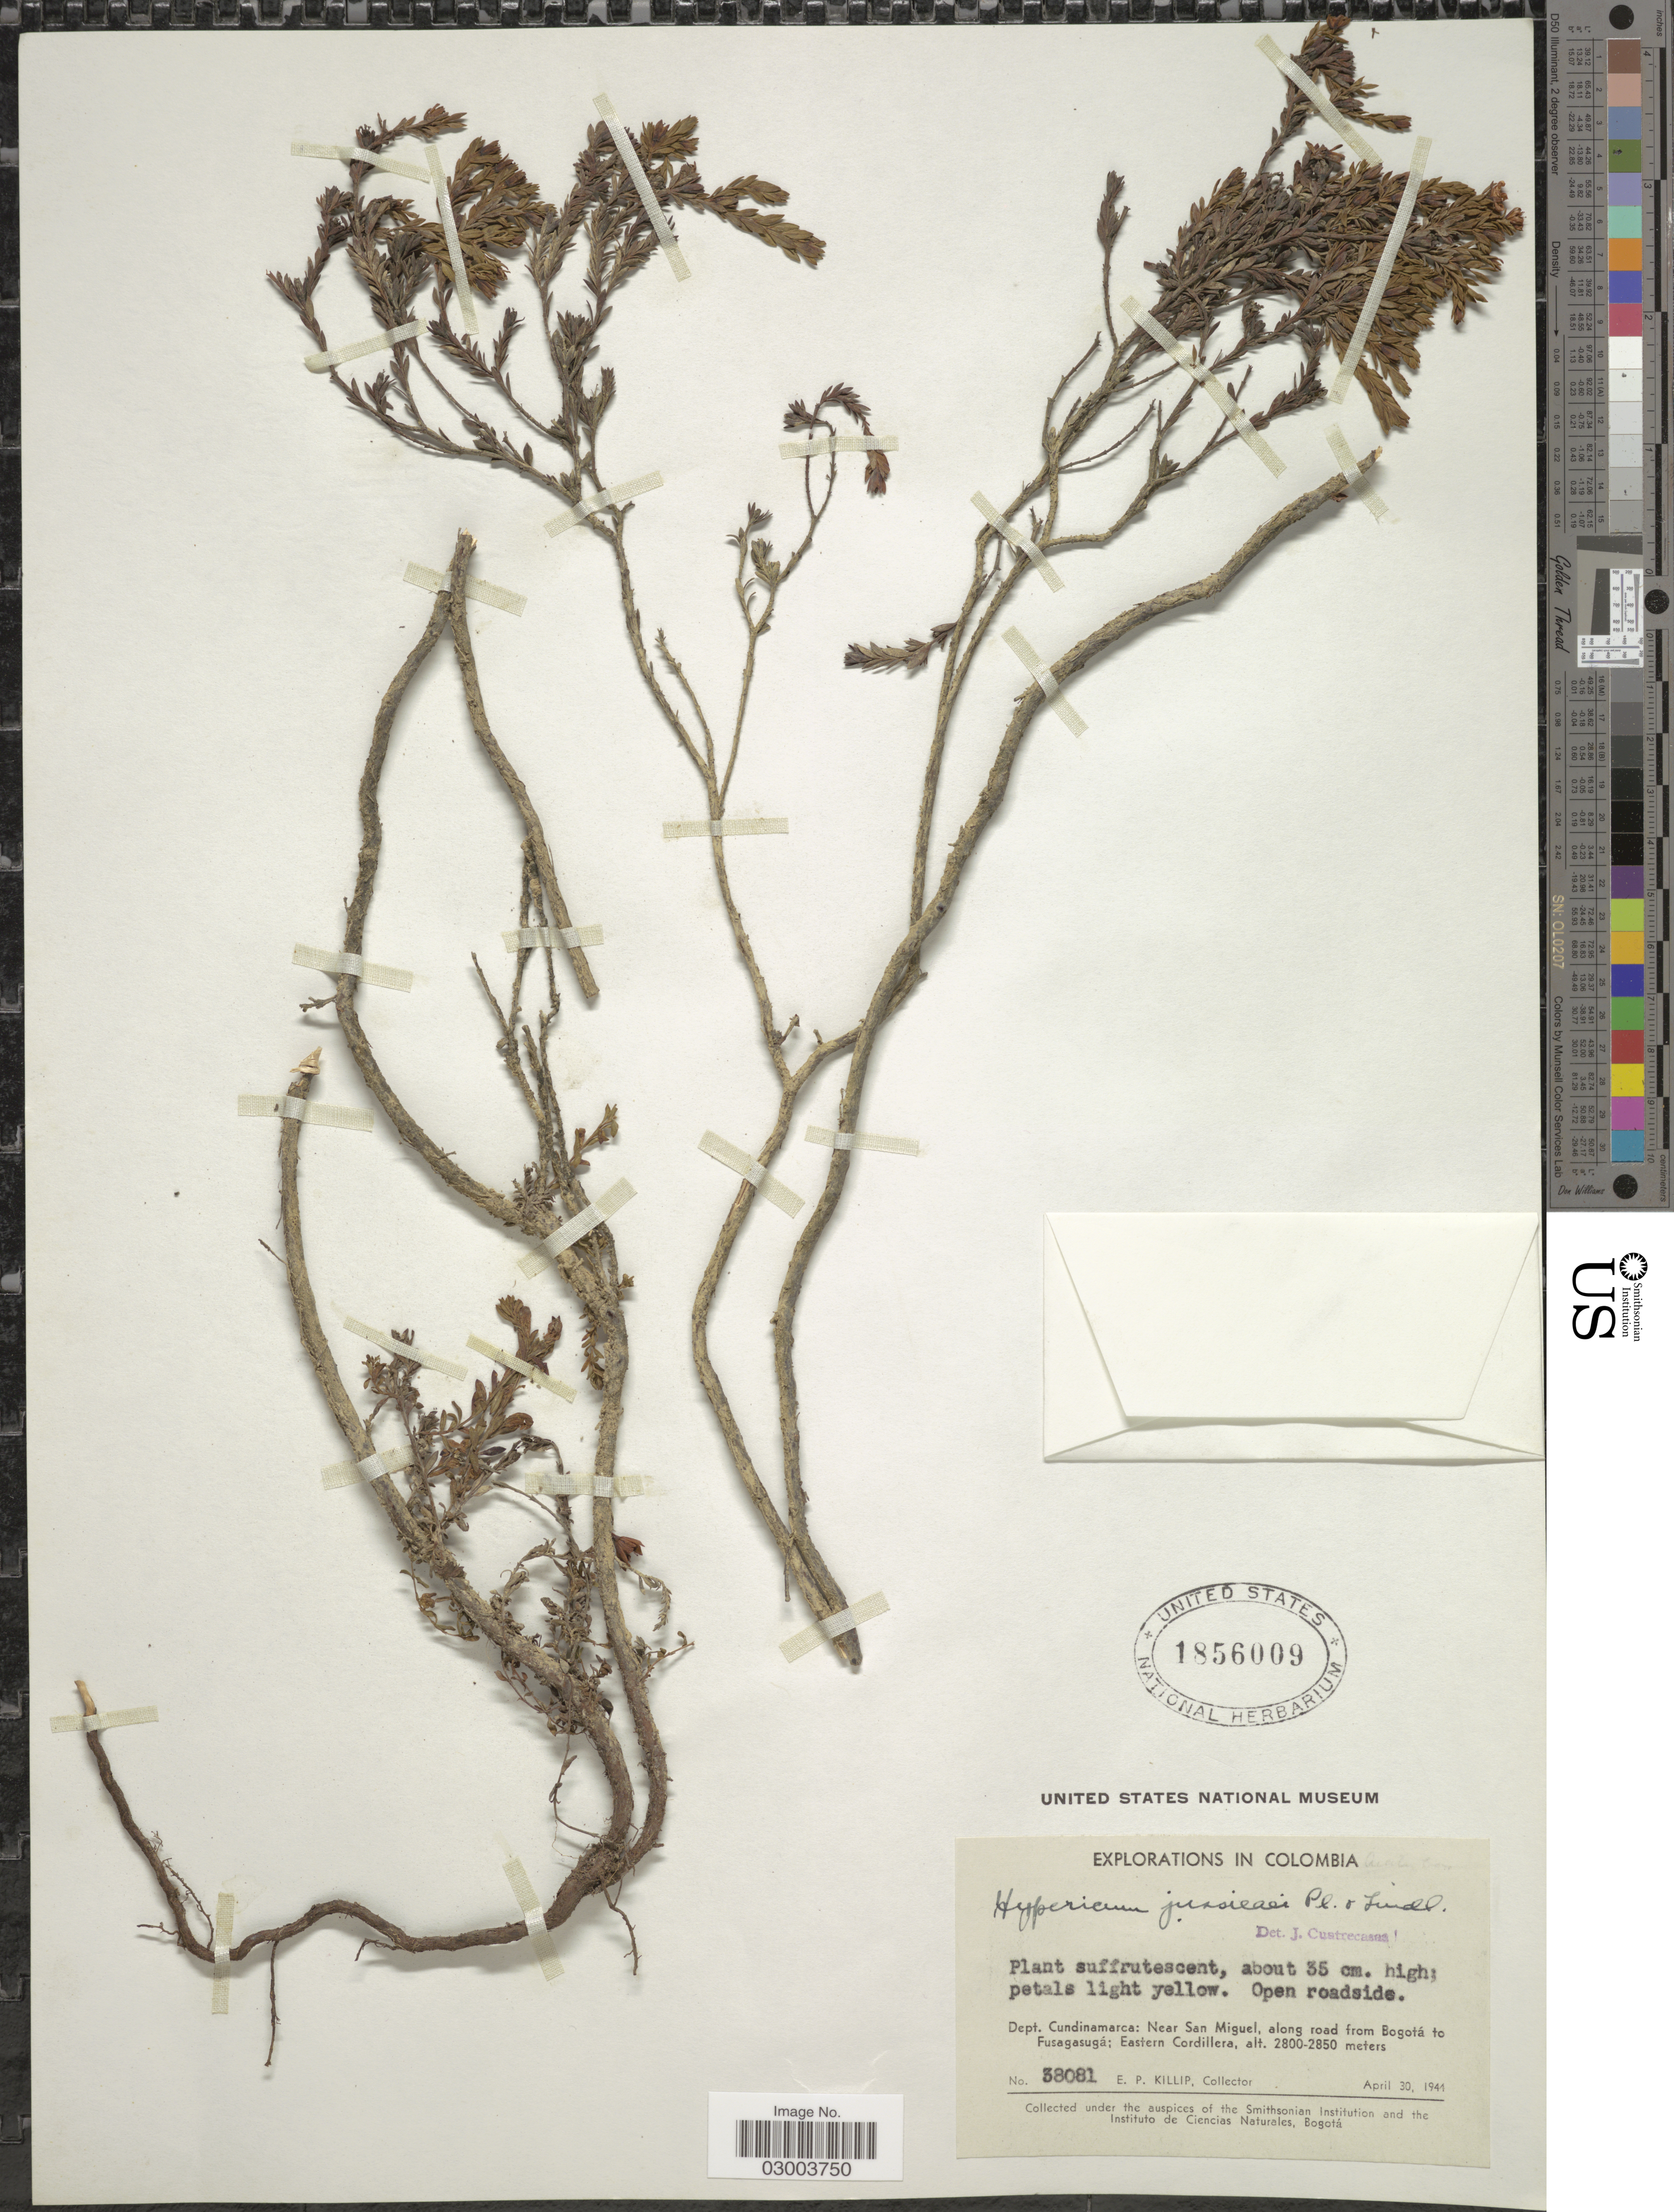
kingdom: Plantae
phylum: Tracheophyta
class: Magnoliopsida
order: Malpighiales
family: Hypericaceae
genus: Hypericum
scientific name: Hypericum humboldtianum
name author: Steud.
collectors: E. P. Killip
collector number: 38081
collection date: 1944-04-30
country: Colombia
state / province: Cundinamarca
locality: Dept. Cundinamarca: Near San Miguel, along road from Bogotá to Fusagasugá; Eastern Cordillera.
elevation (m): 2800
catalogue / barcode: US 1856009